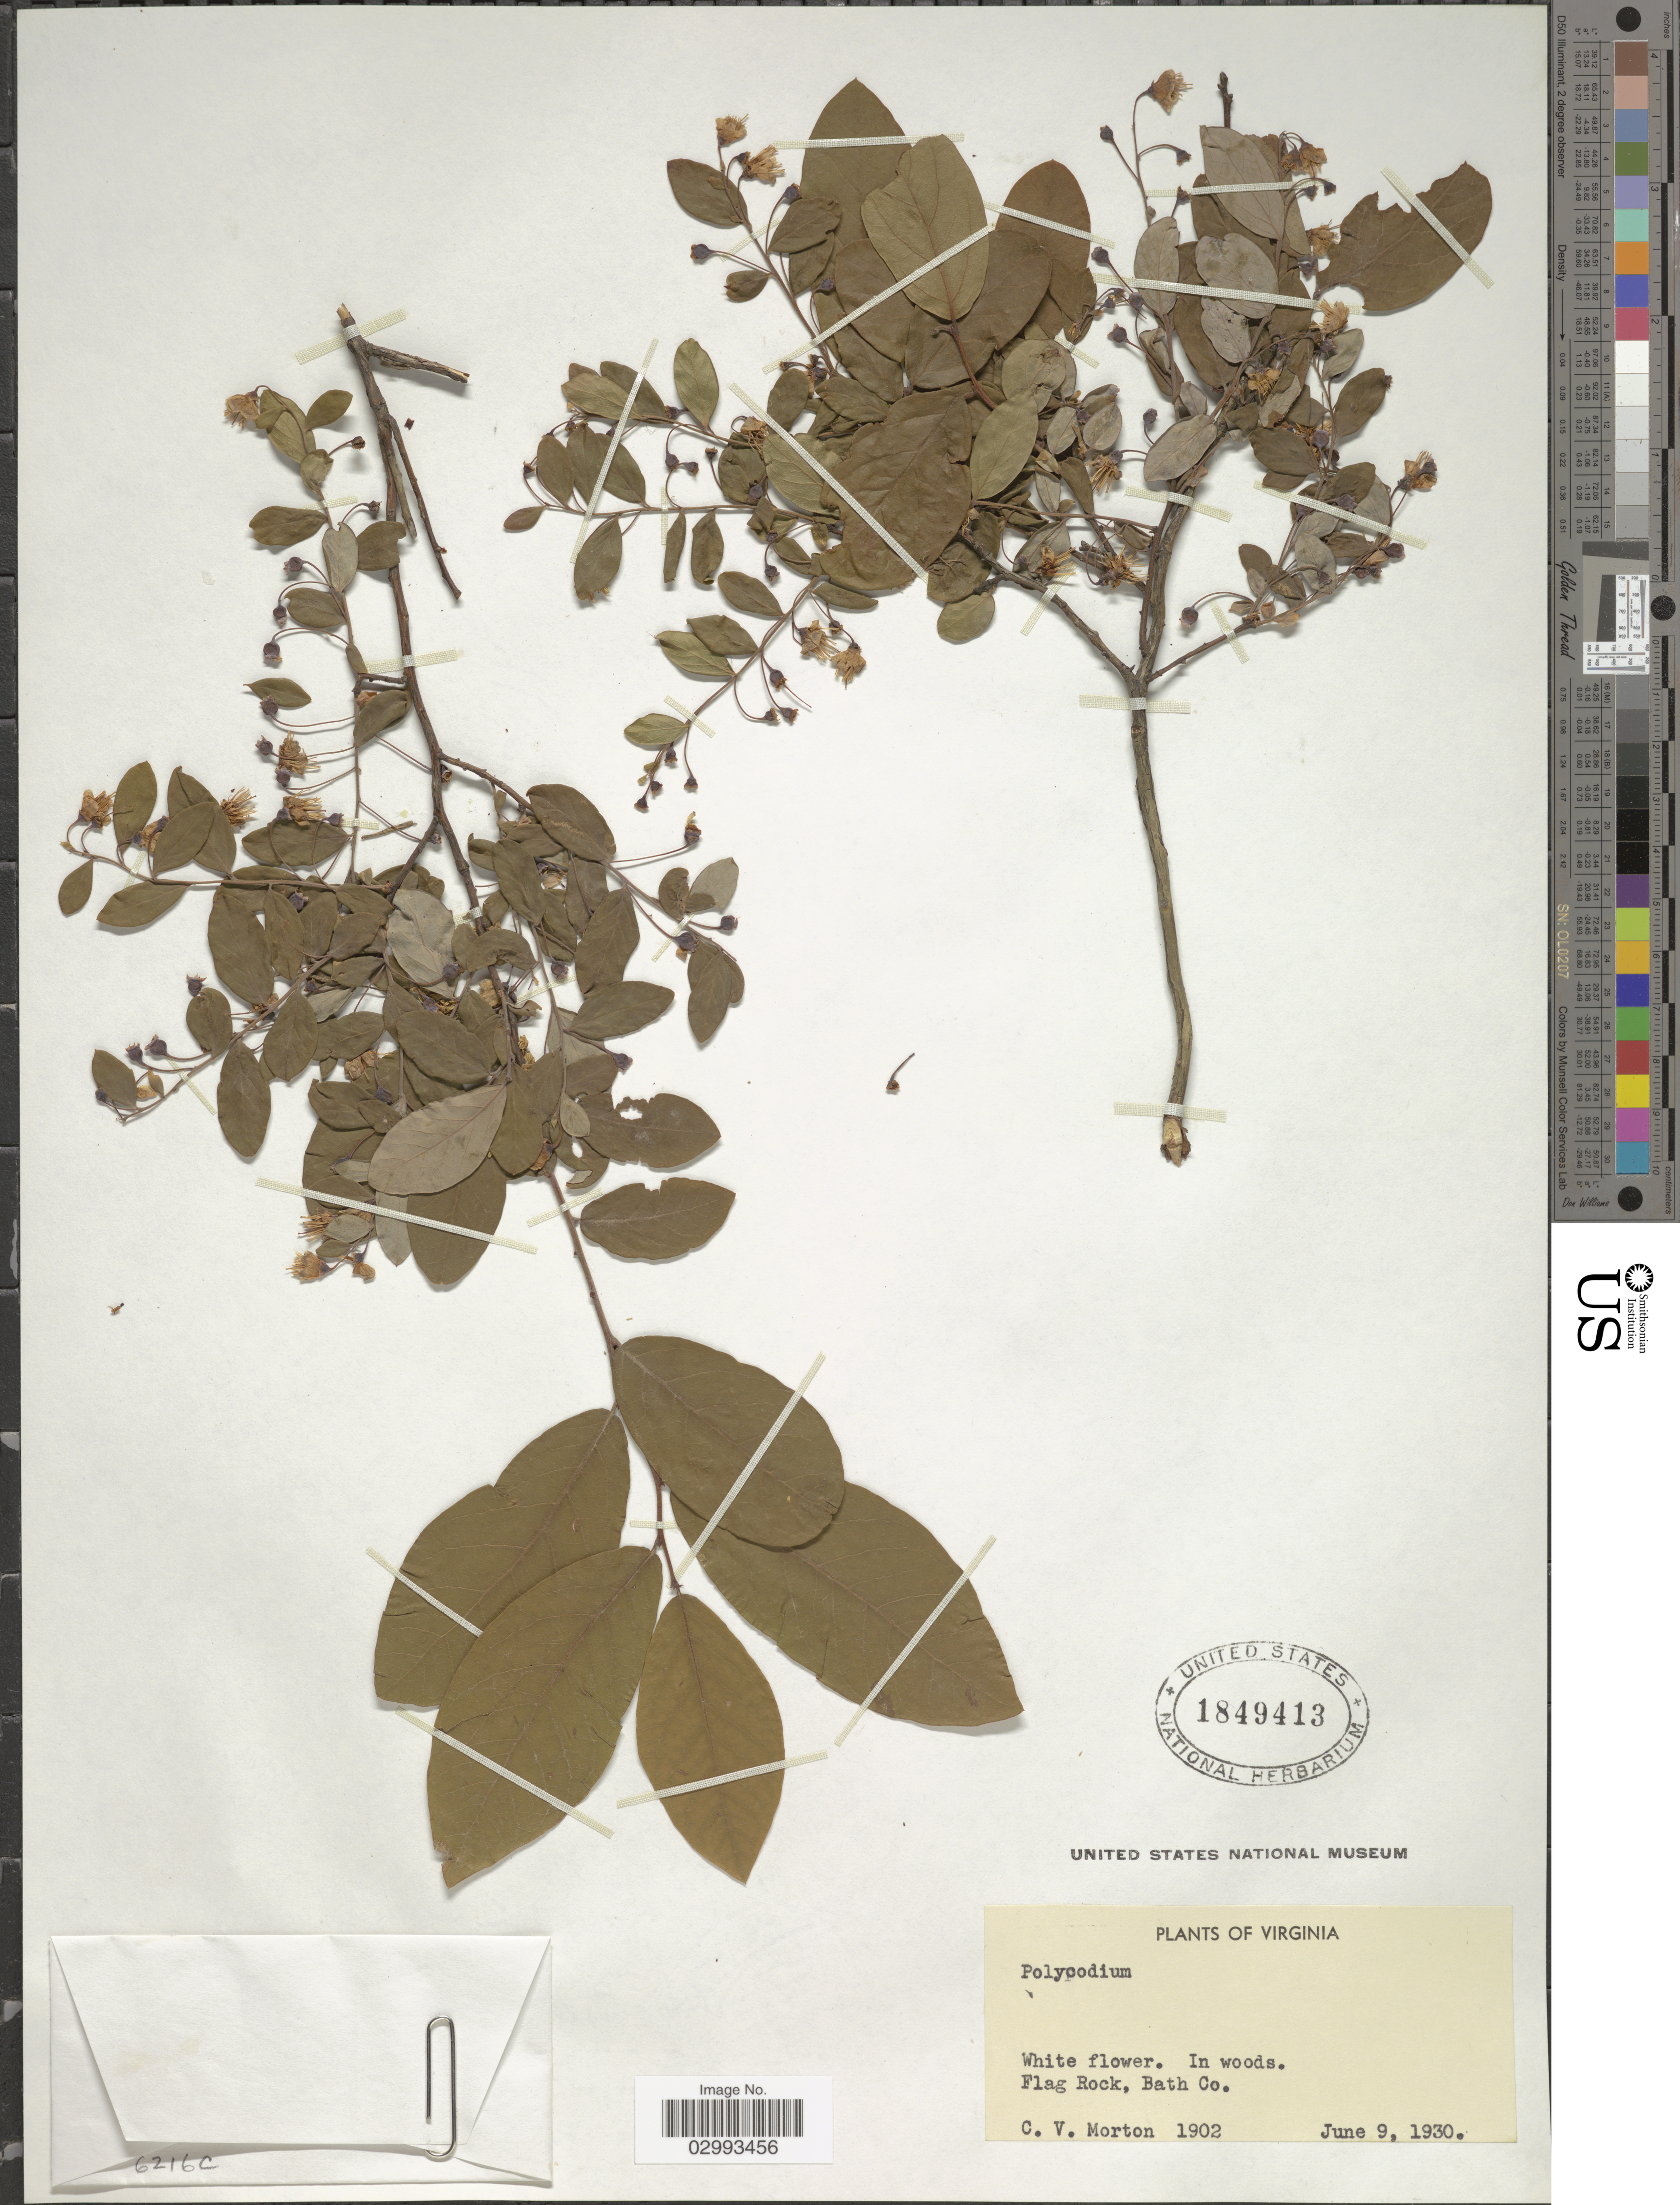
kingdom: Plantae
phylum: Tracheophyta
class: Magnoliopsida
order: Ericales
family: Ericaceae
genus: Polycodium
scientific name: Polycodium sp.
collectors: C. V. Morton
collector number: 1902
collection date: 1930-06-09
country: United States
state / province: Virginia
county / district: Bath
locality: Flag Rock, Bath Co.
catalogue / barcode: US 1849413